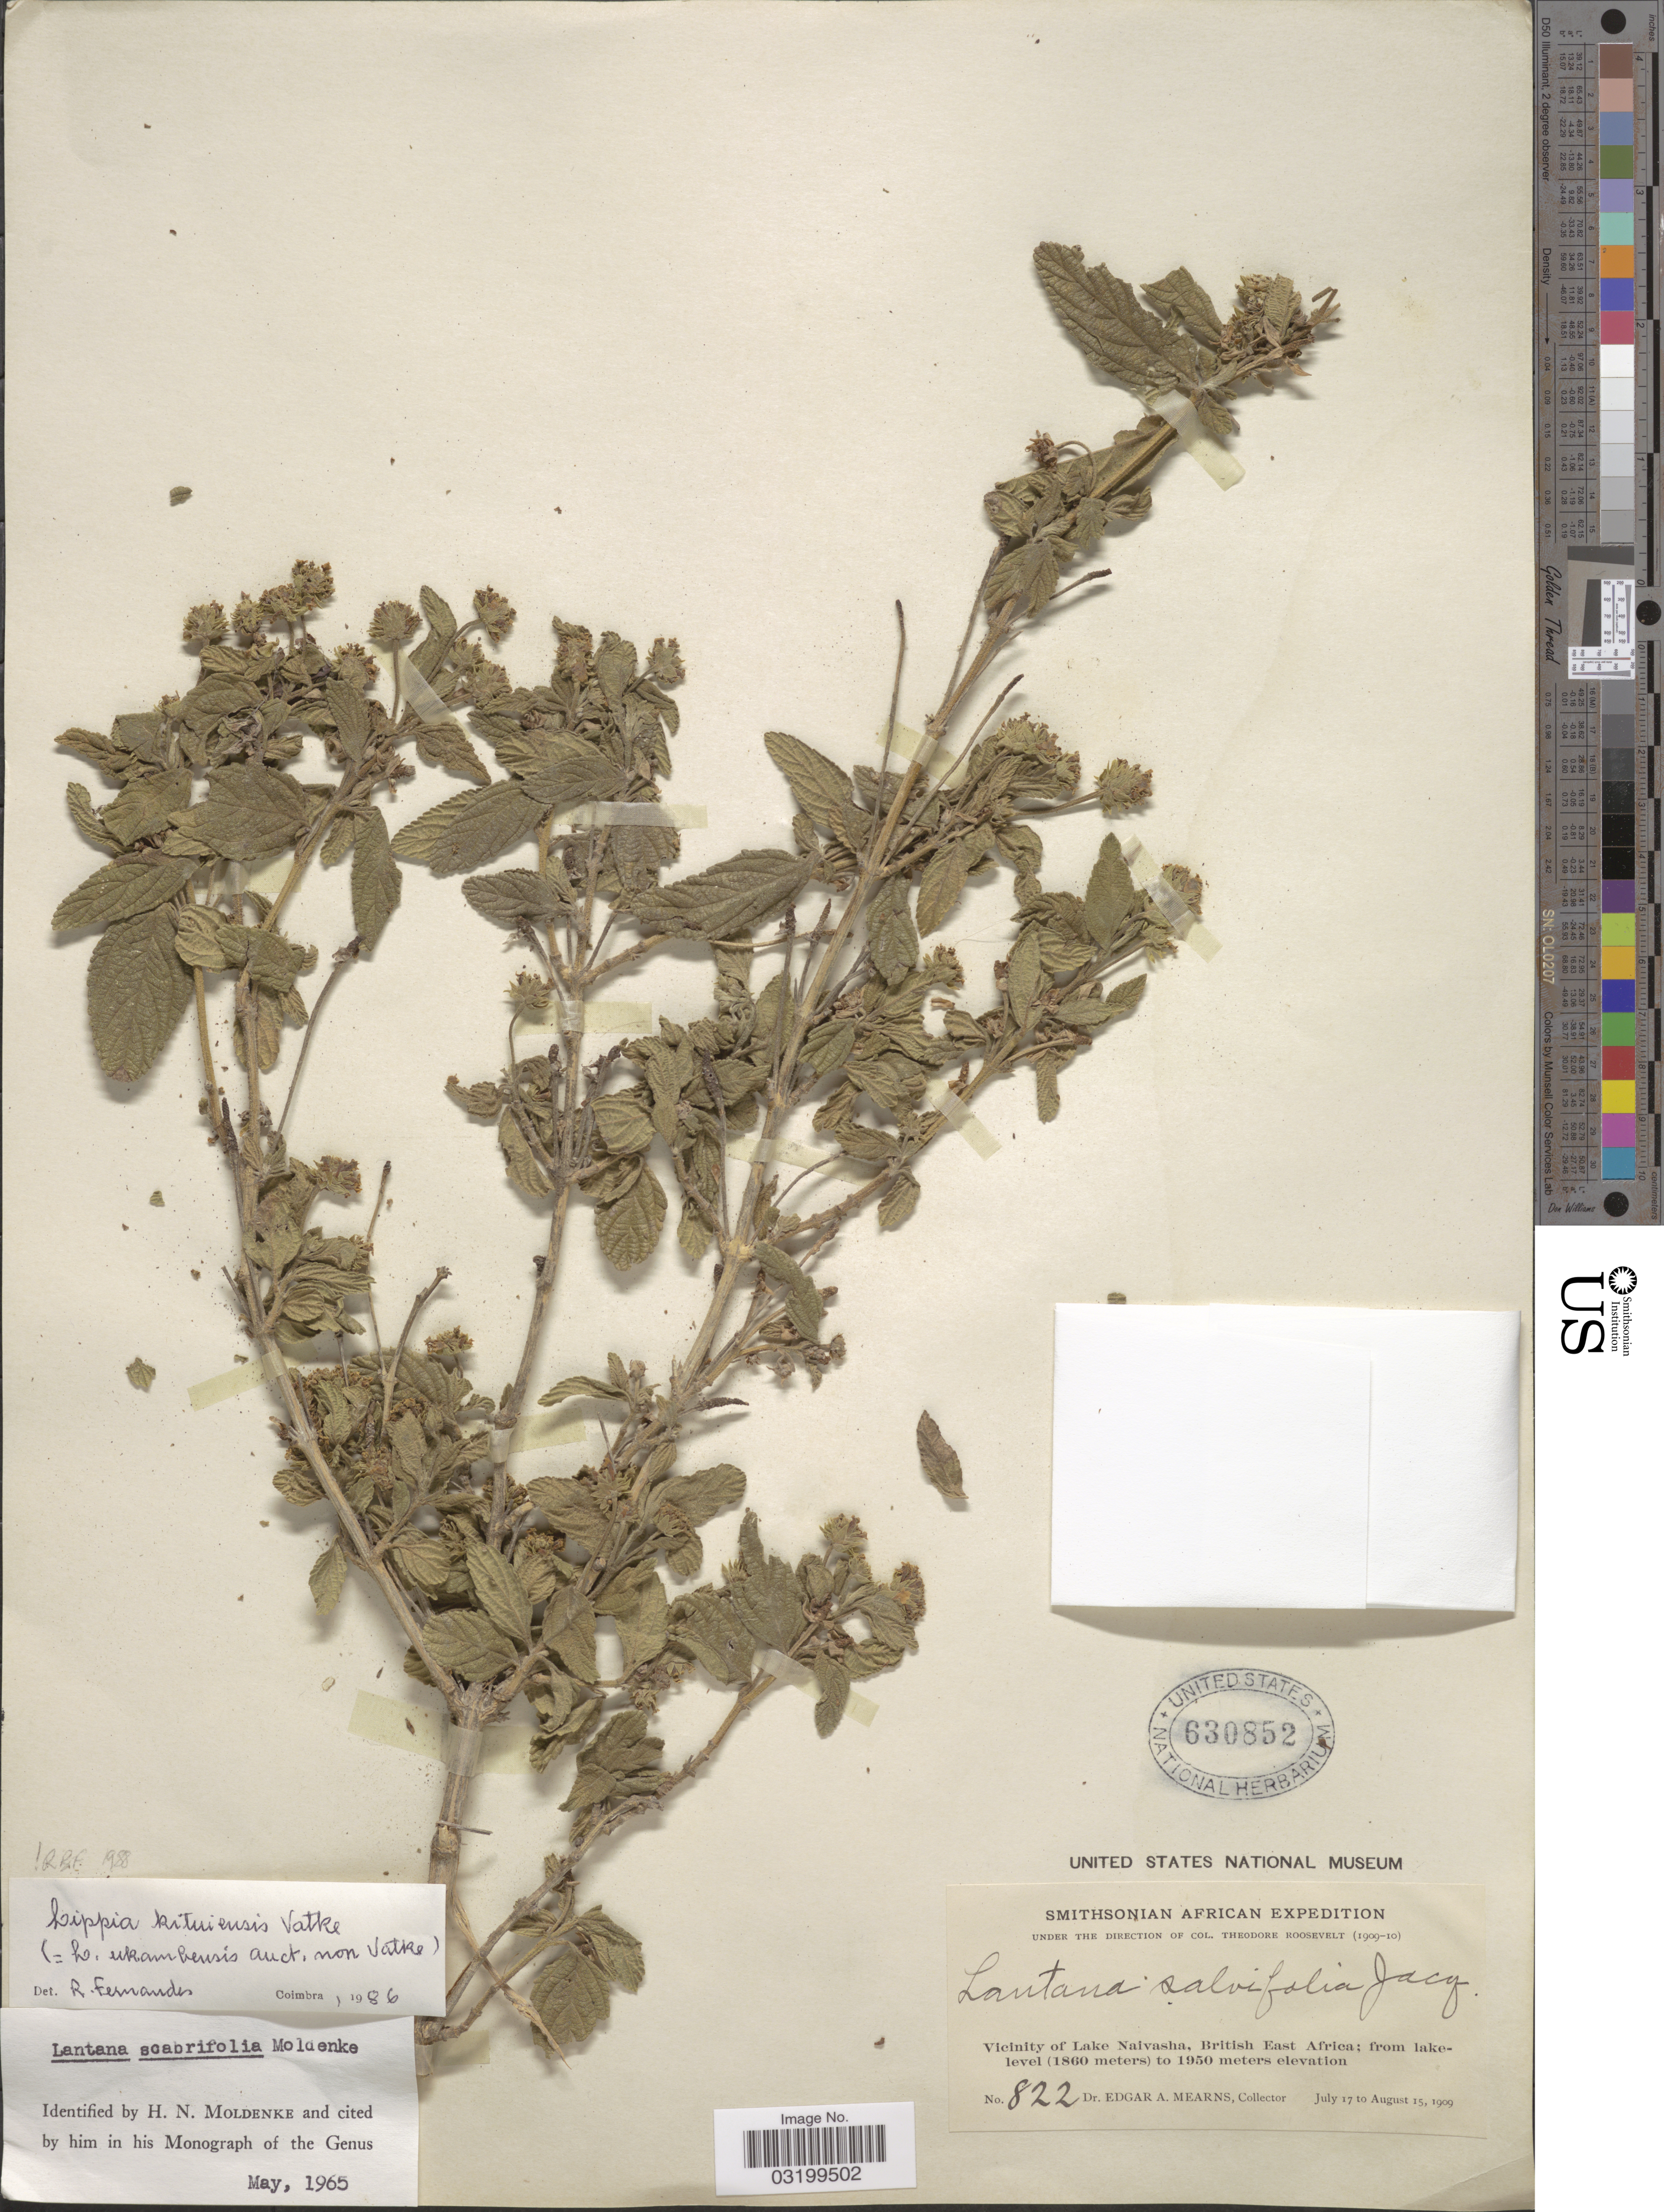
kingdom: Plantae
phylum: Tracheophyta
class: Magnoliopsida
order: Lamiales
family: Verbenaceae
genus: Lippia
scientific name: Lippia kituiensis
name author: Vatke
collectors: E. A. Mearns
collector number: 822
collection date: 1909-07-17/1909-08-15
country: Kenya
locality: Vicinity of Lake Naivasha, British East Africa.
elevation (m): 1860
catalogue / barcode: US 630852